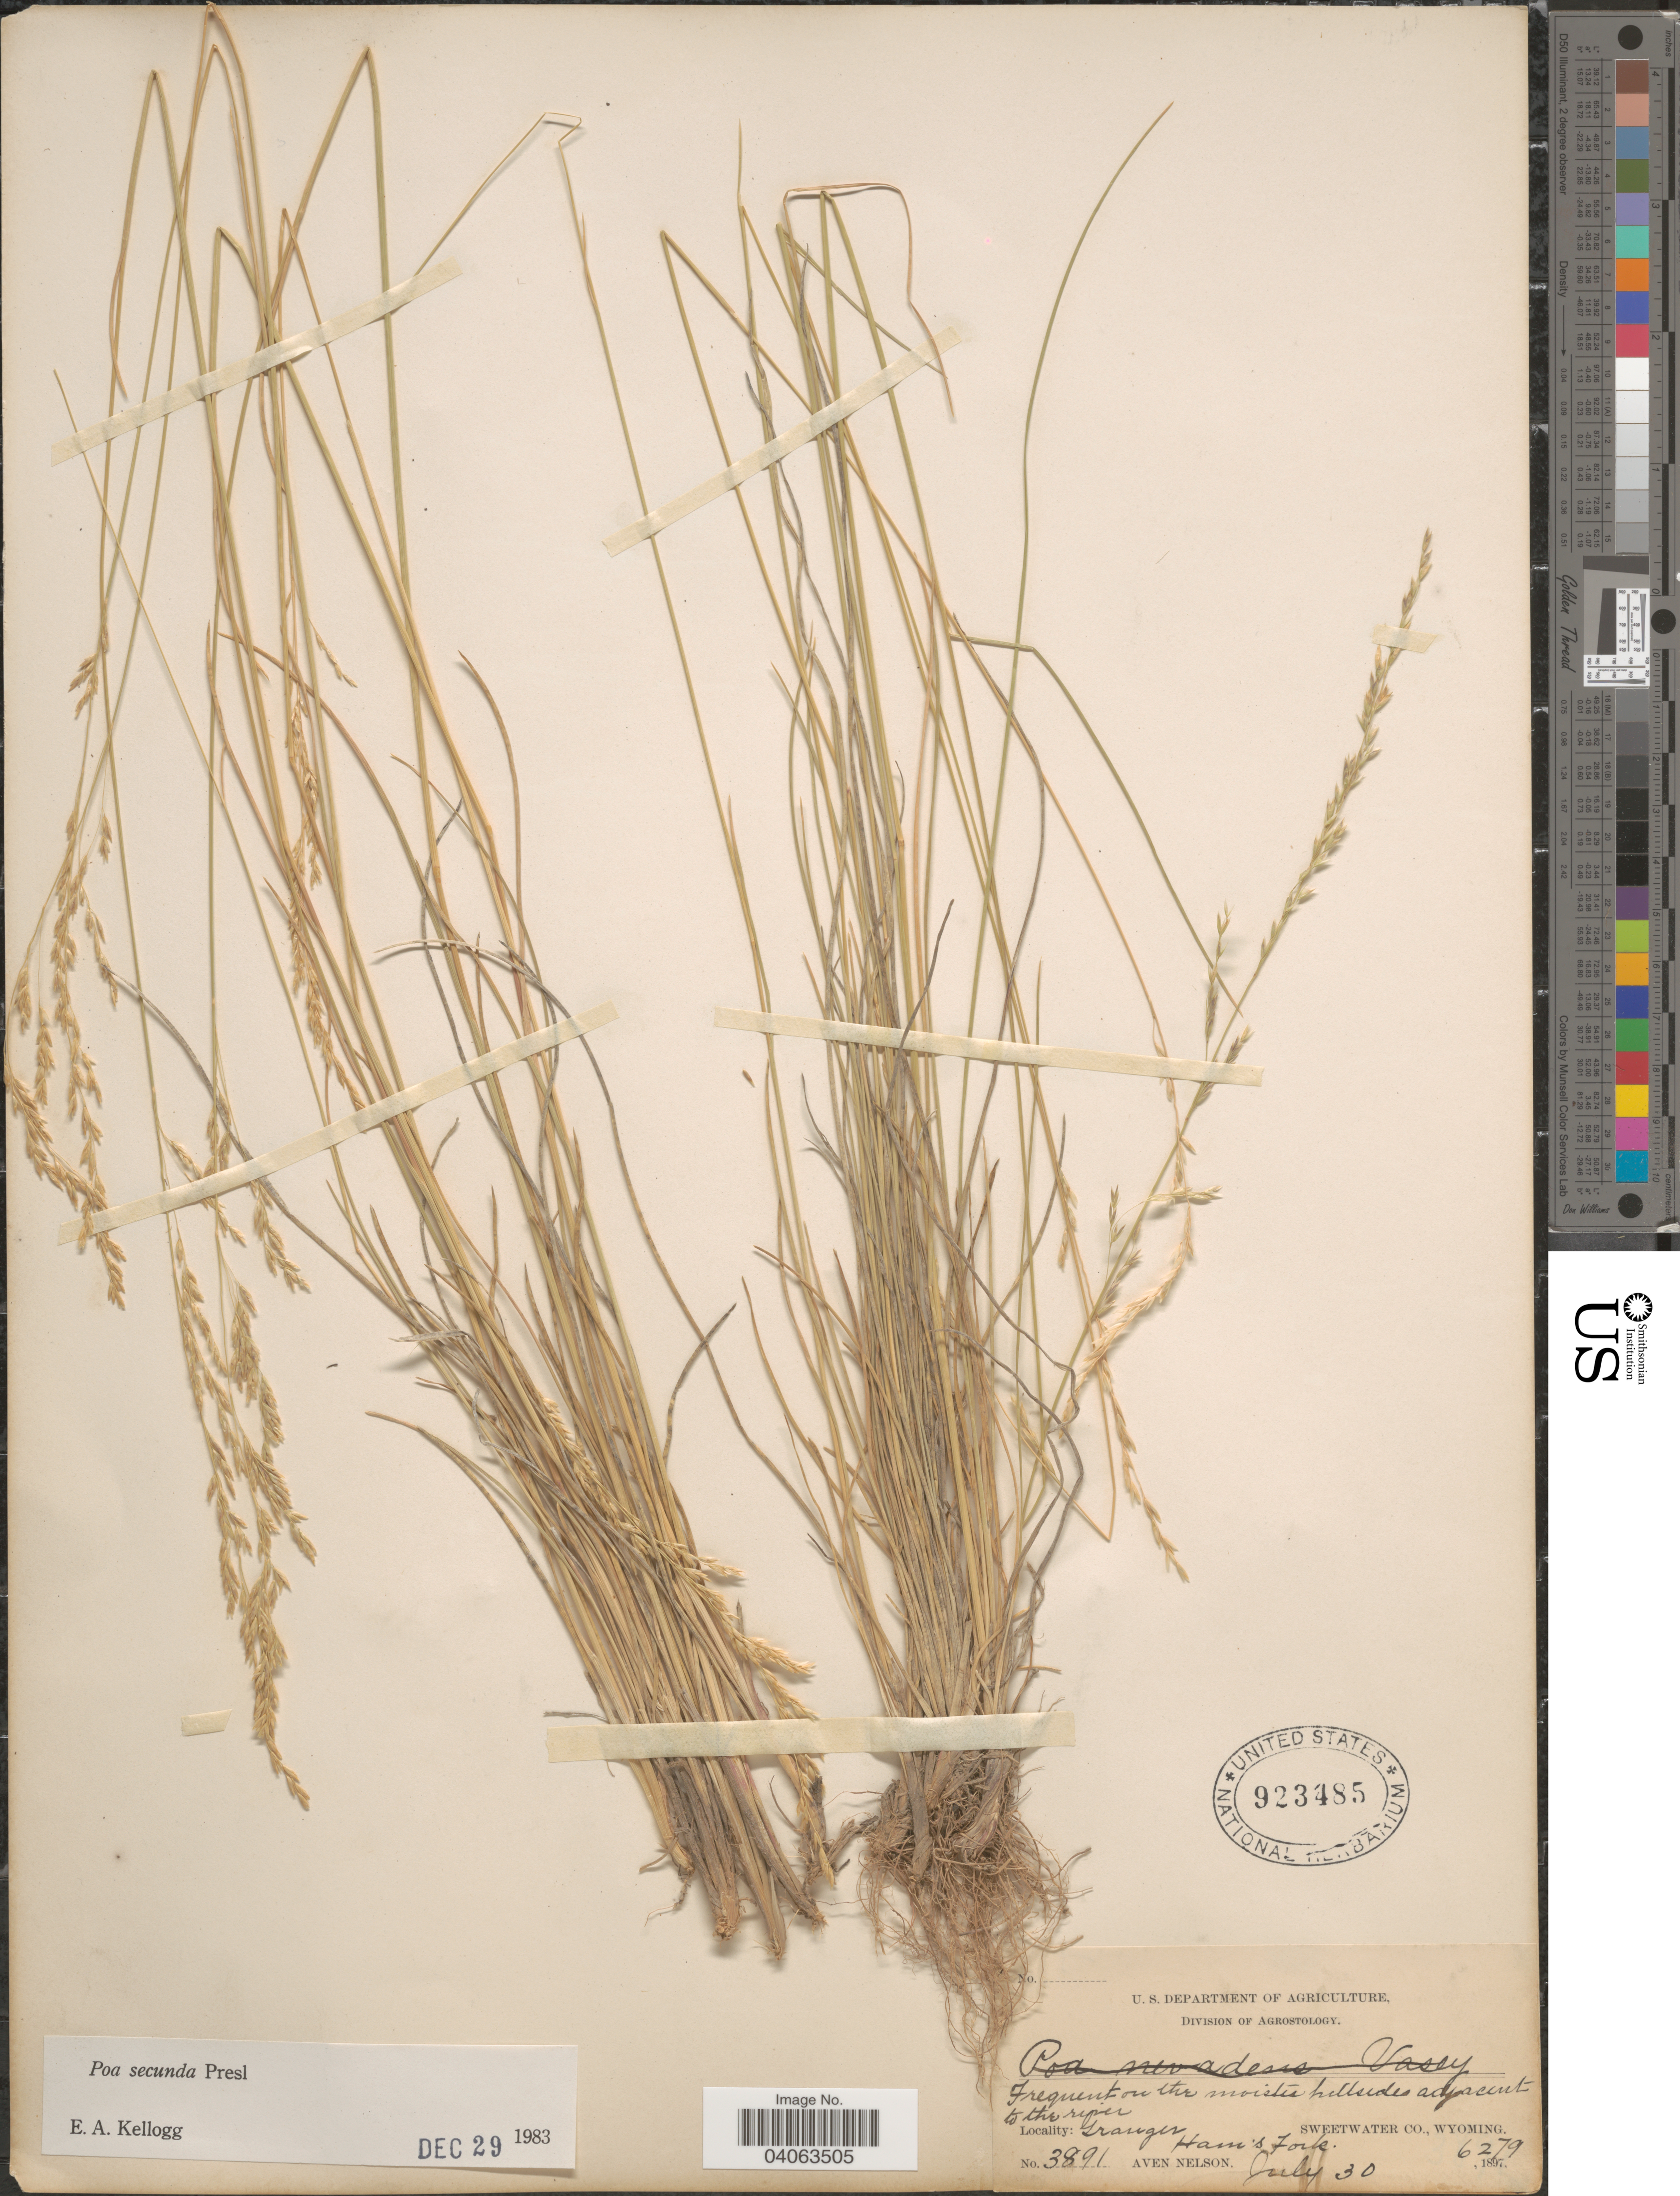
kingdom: Plantae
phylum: Tracheophyta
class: Liliopsida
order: Poales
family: Poaceae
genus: Poa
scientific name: Poa secunda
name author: J. Presl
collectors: A. Nelson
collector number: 3891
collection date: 1897-07-30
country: United States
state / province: Wyoming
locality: Granger Ham's Fork, Sweetwater Co.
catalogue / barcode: US 923485